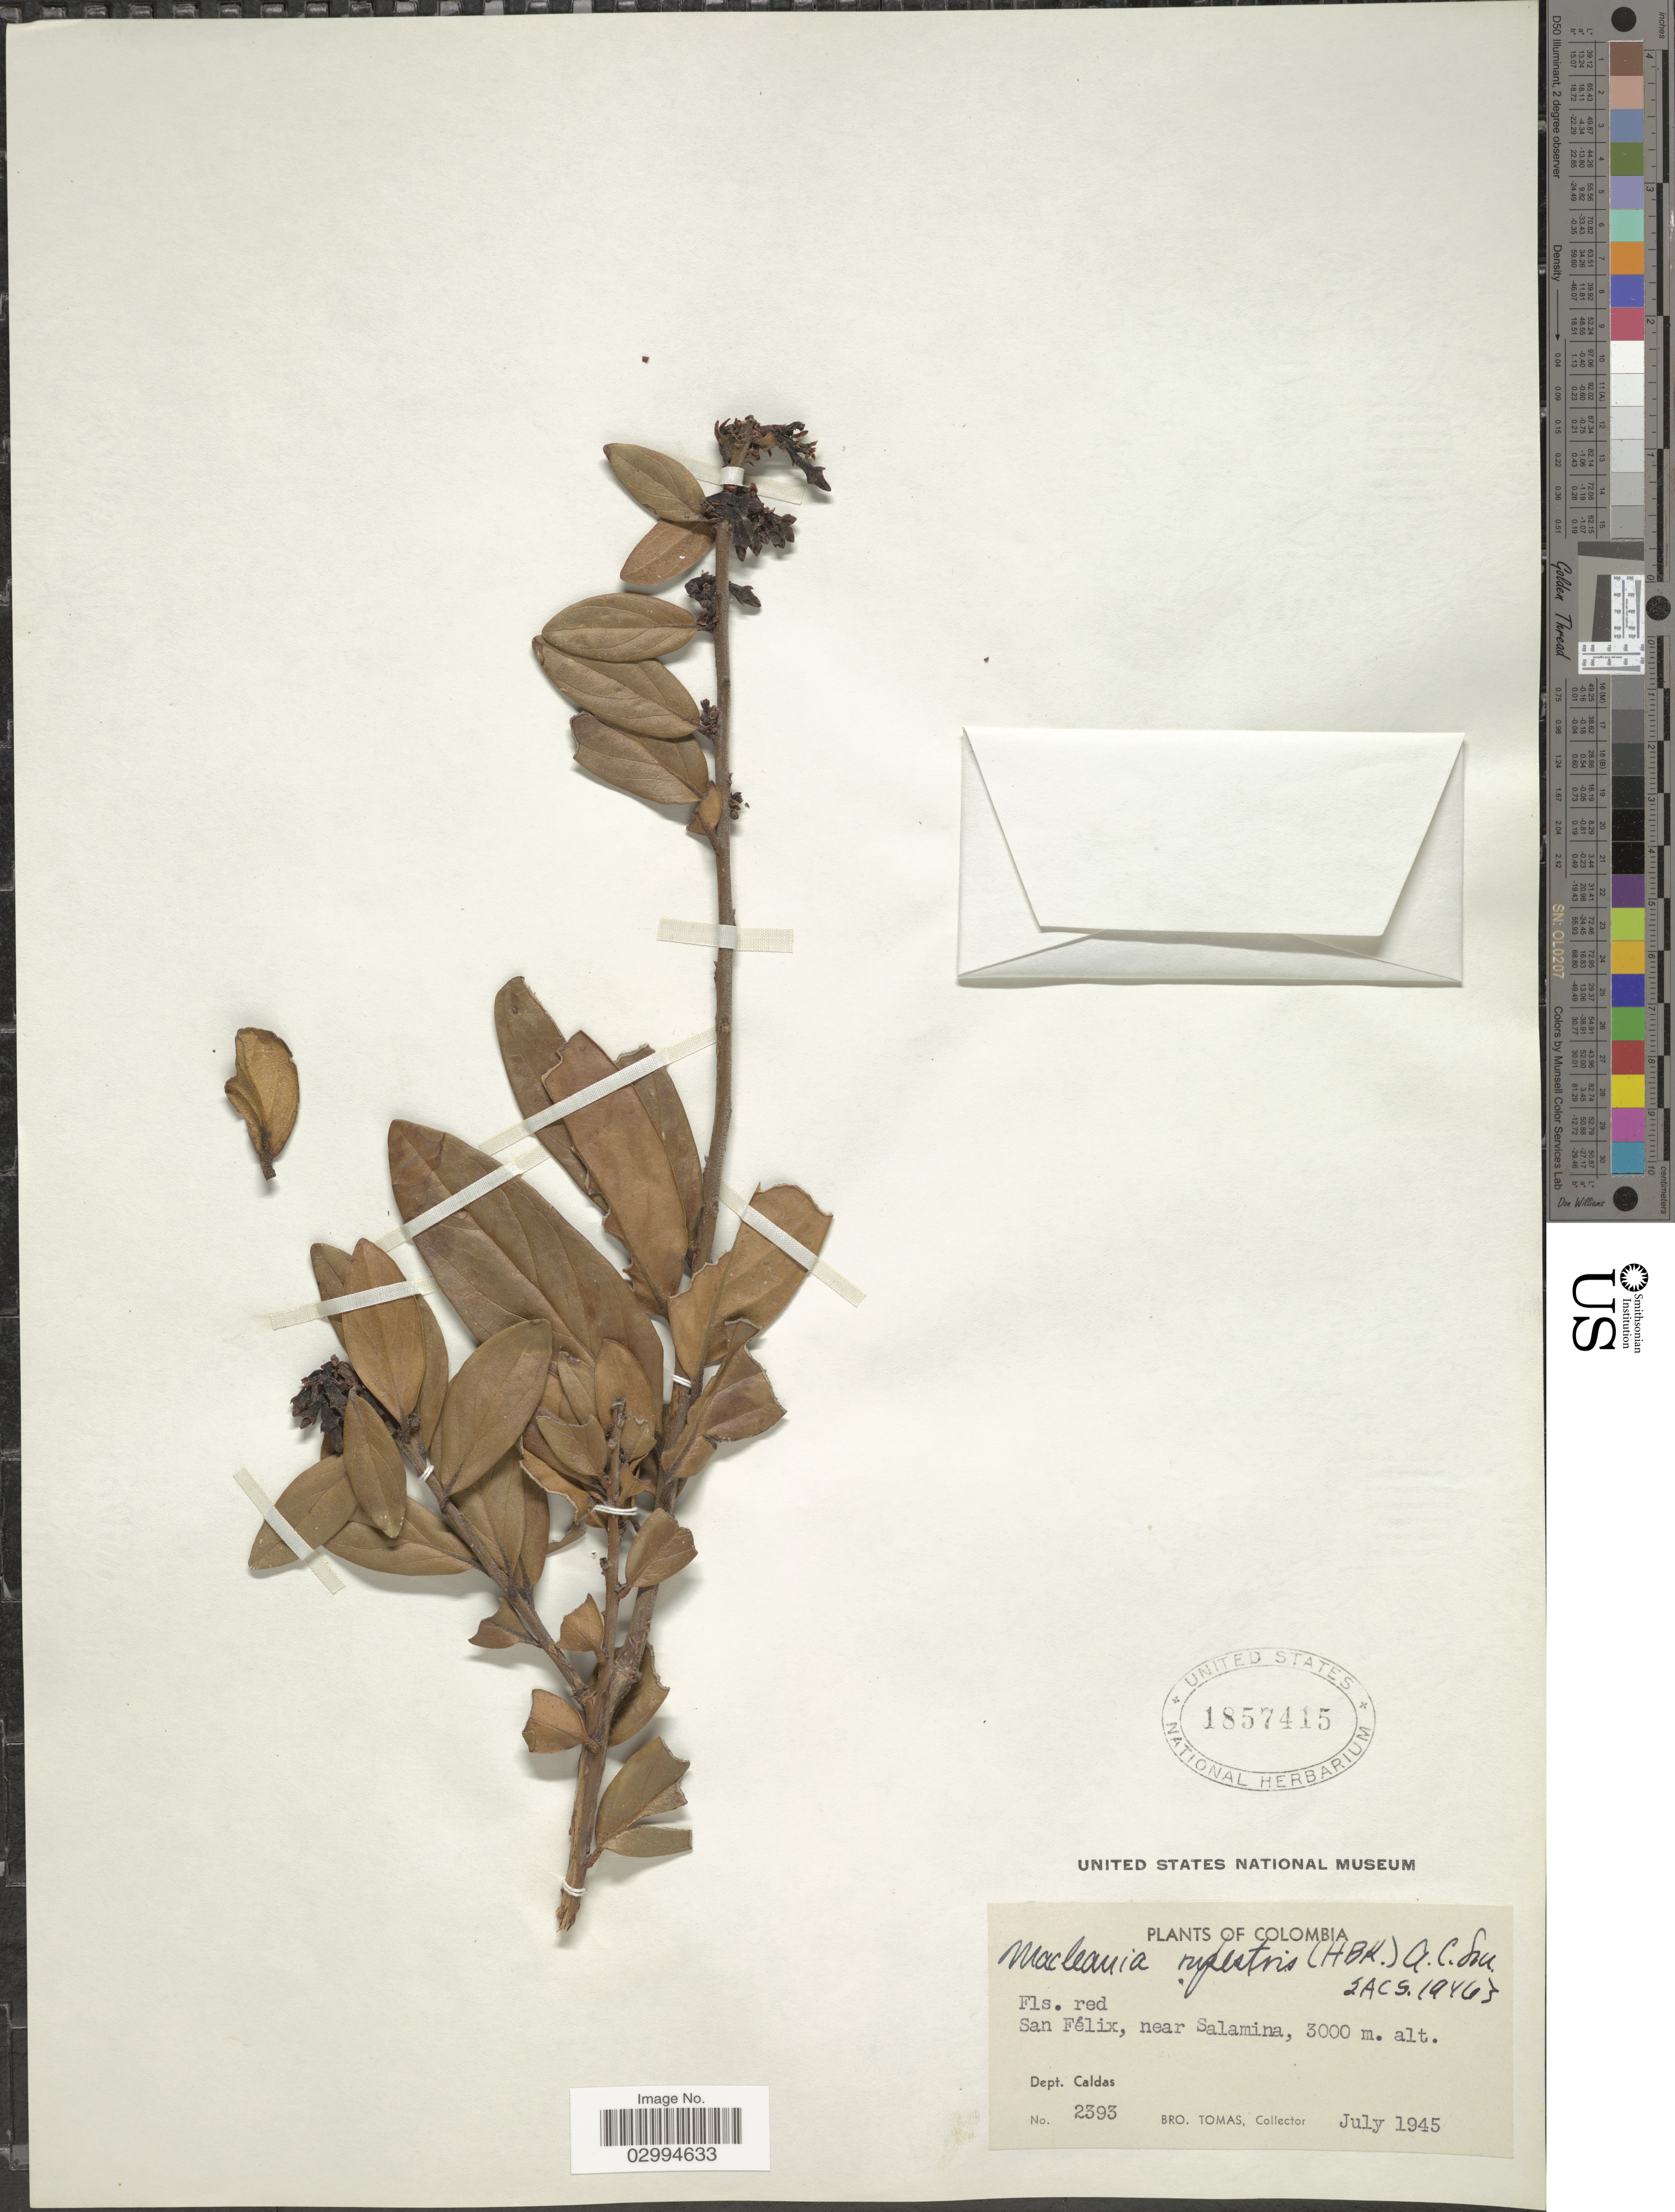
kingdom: Plantae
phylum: Tracheophyta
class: Magnoliopsida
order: Ericales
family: Ericaceae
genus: Macleania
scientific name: Macleania rupestris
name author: (Kunth) A.C. Sm.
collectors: B. Tomas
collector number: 2393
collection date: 1945-07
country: Colombia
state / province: Caldas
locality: San Félix, near Salamina. Dept. Caldas.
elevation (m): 3000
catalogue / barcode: US 1857415